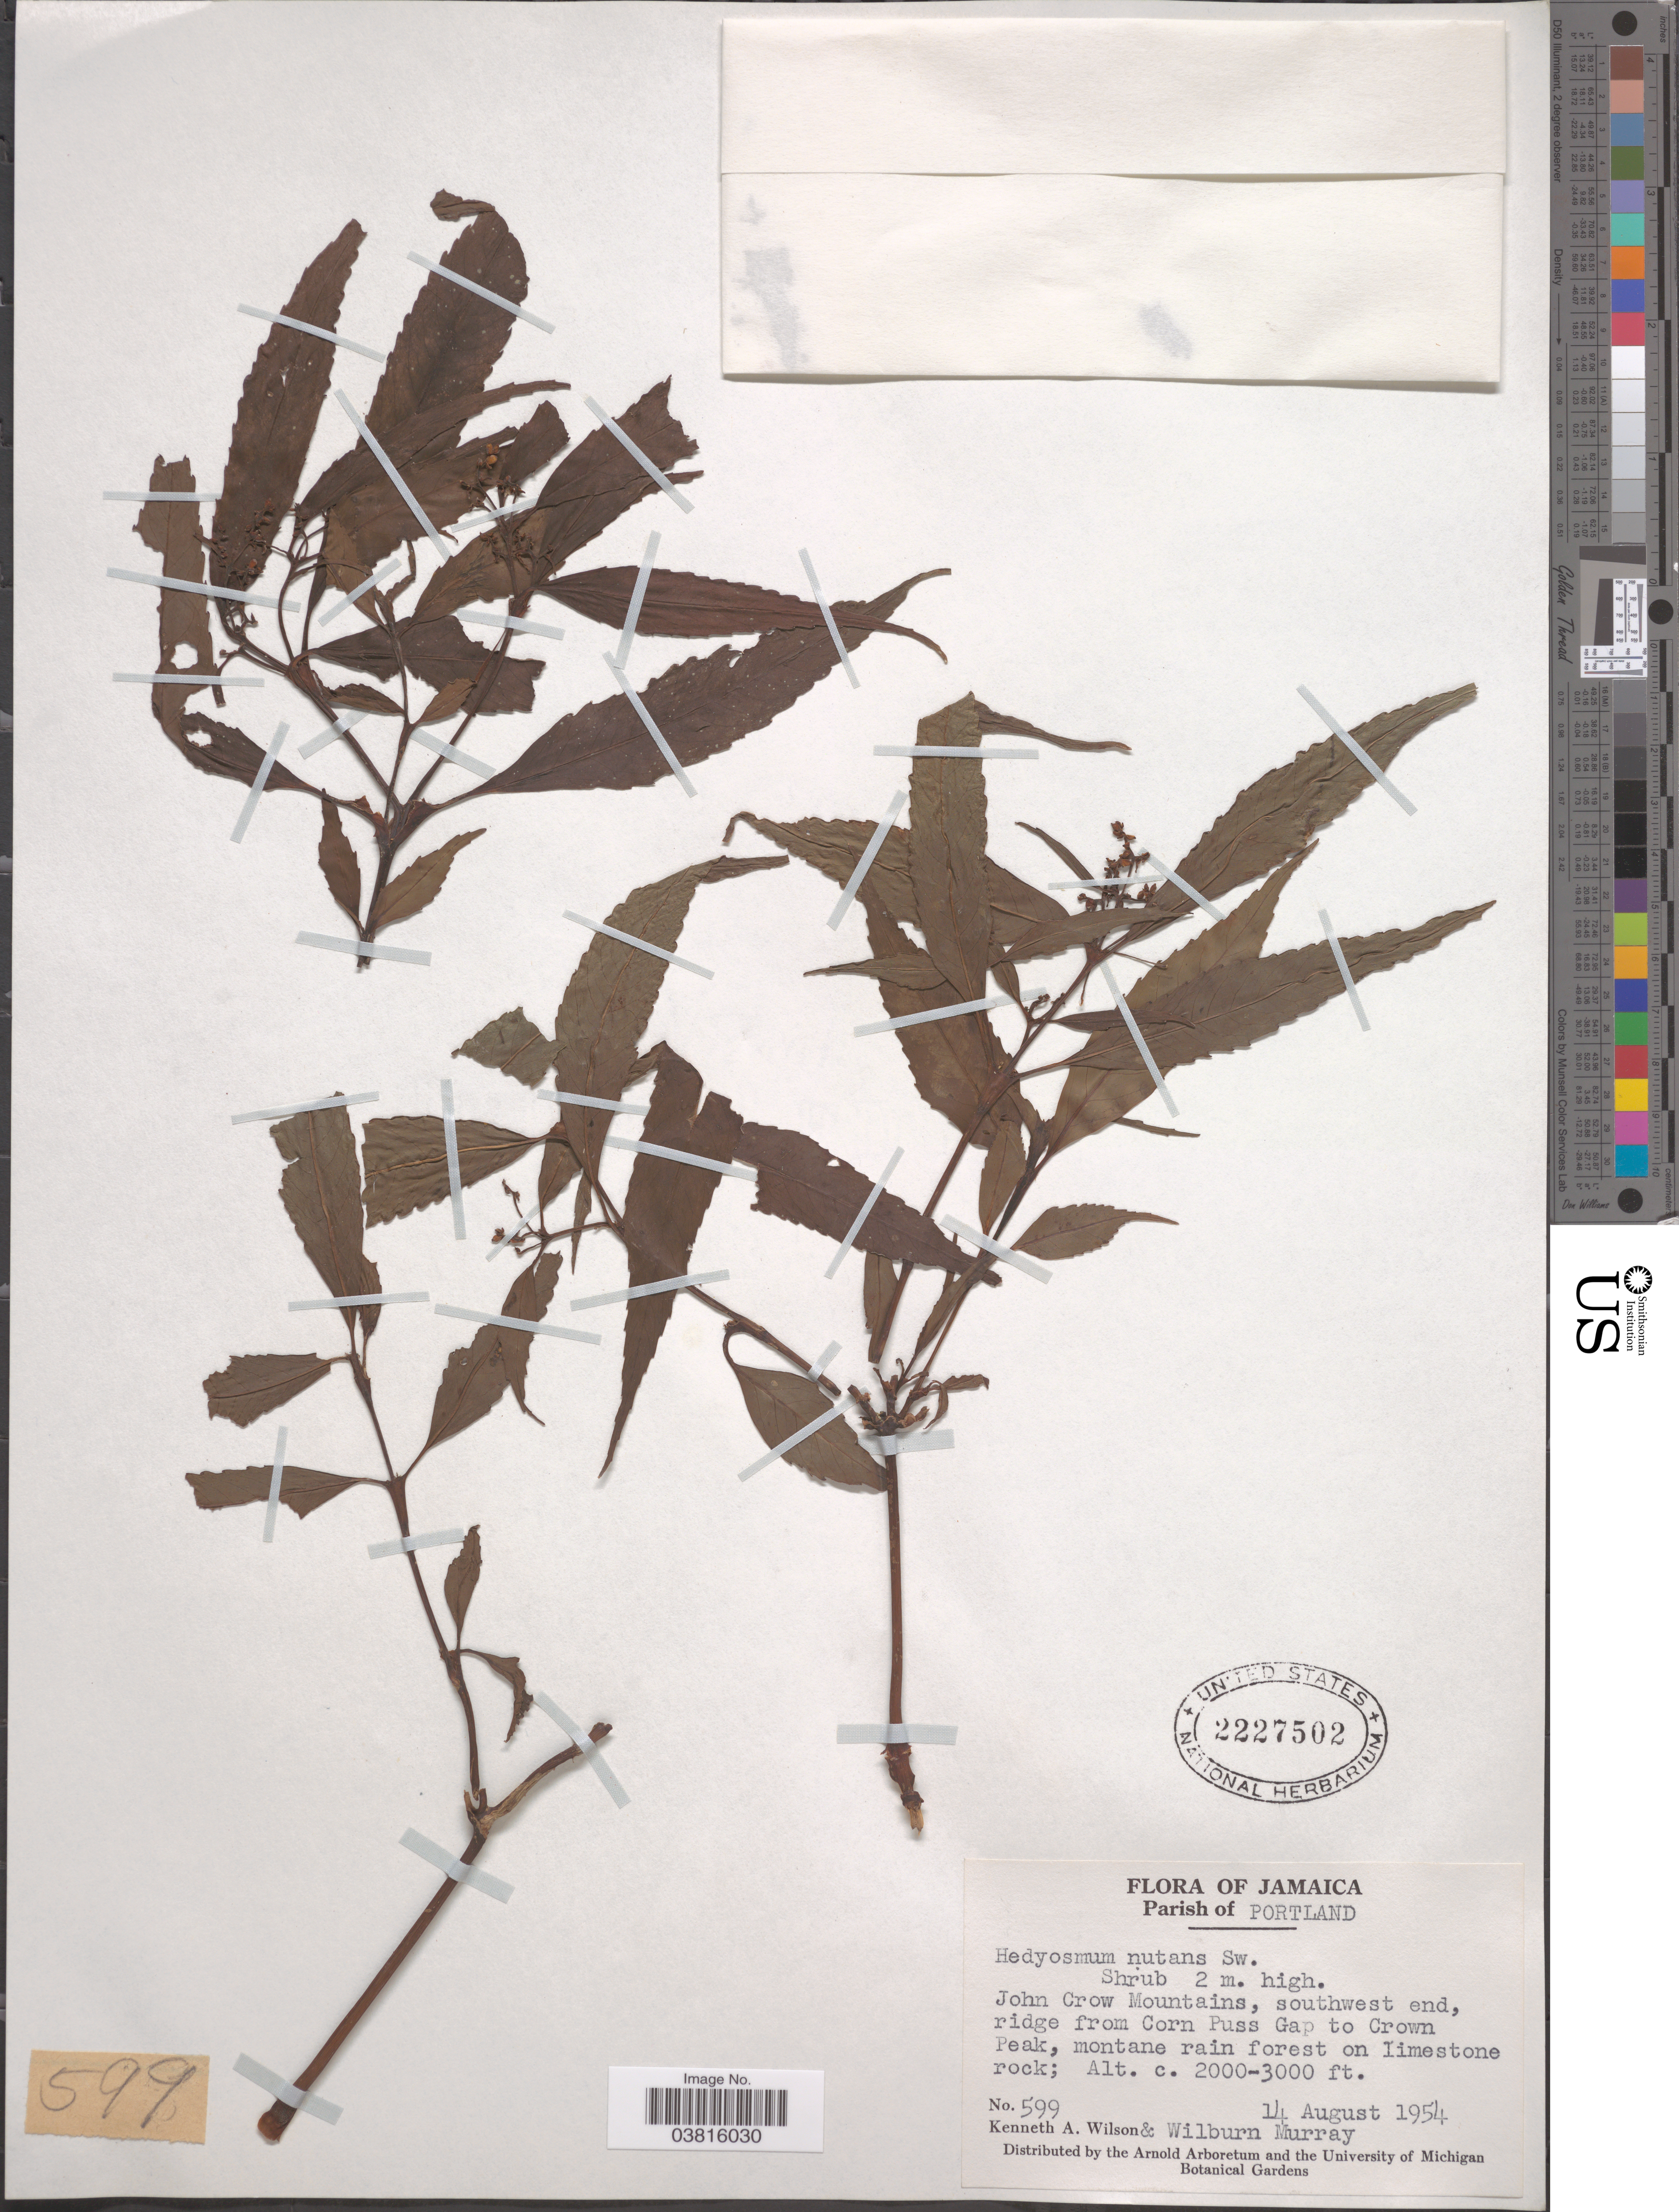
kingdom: Plantae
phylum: Tracheophyta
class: Magnoliopsida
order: Chloranthales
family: Chloranthaceae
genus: Hedyosmum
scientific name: Hedyosmum nutans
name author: Sw.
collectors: K. A. Wilson & W. Murray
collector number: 599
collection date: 1954-08-14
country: Jamaica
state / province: Portland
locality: John Crow Mountains,southwest end, ridge from Corn Puss Gap to Crown Peak.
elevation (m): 610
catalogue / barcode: US 2227502